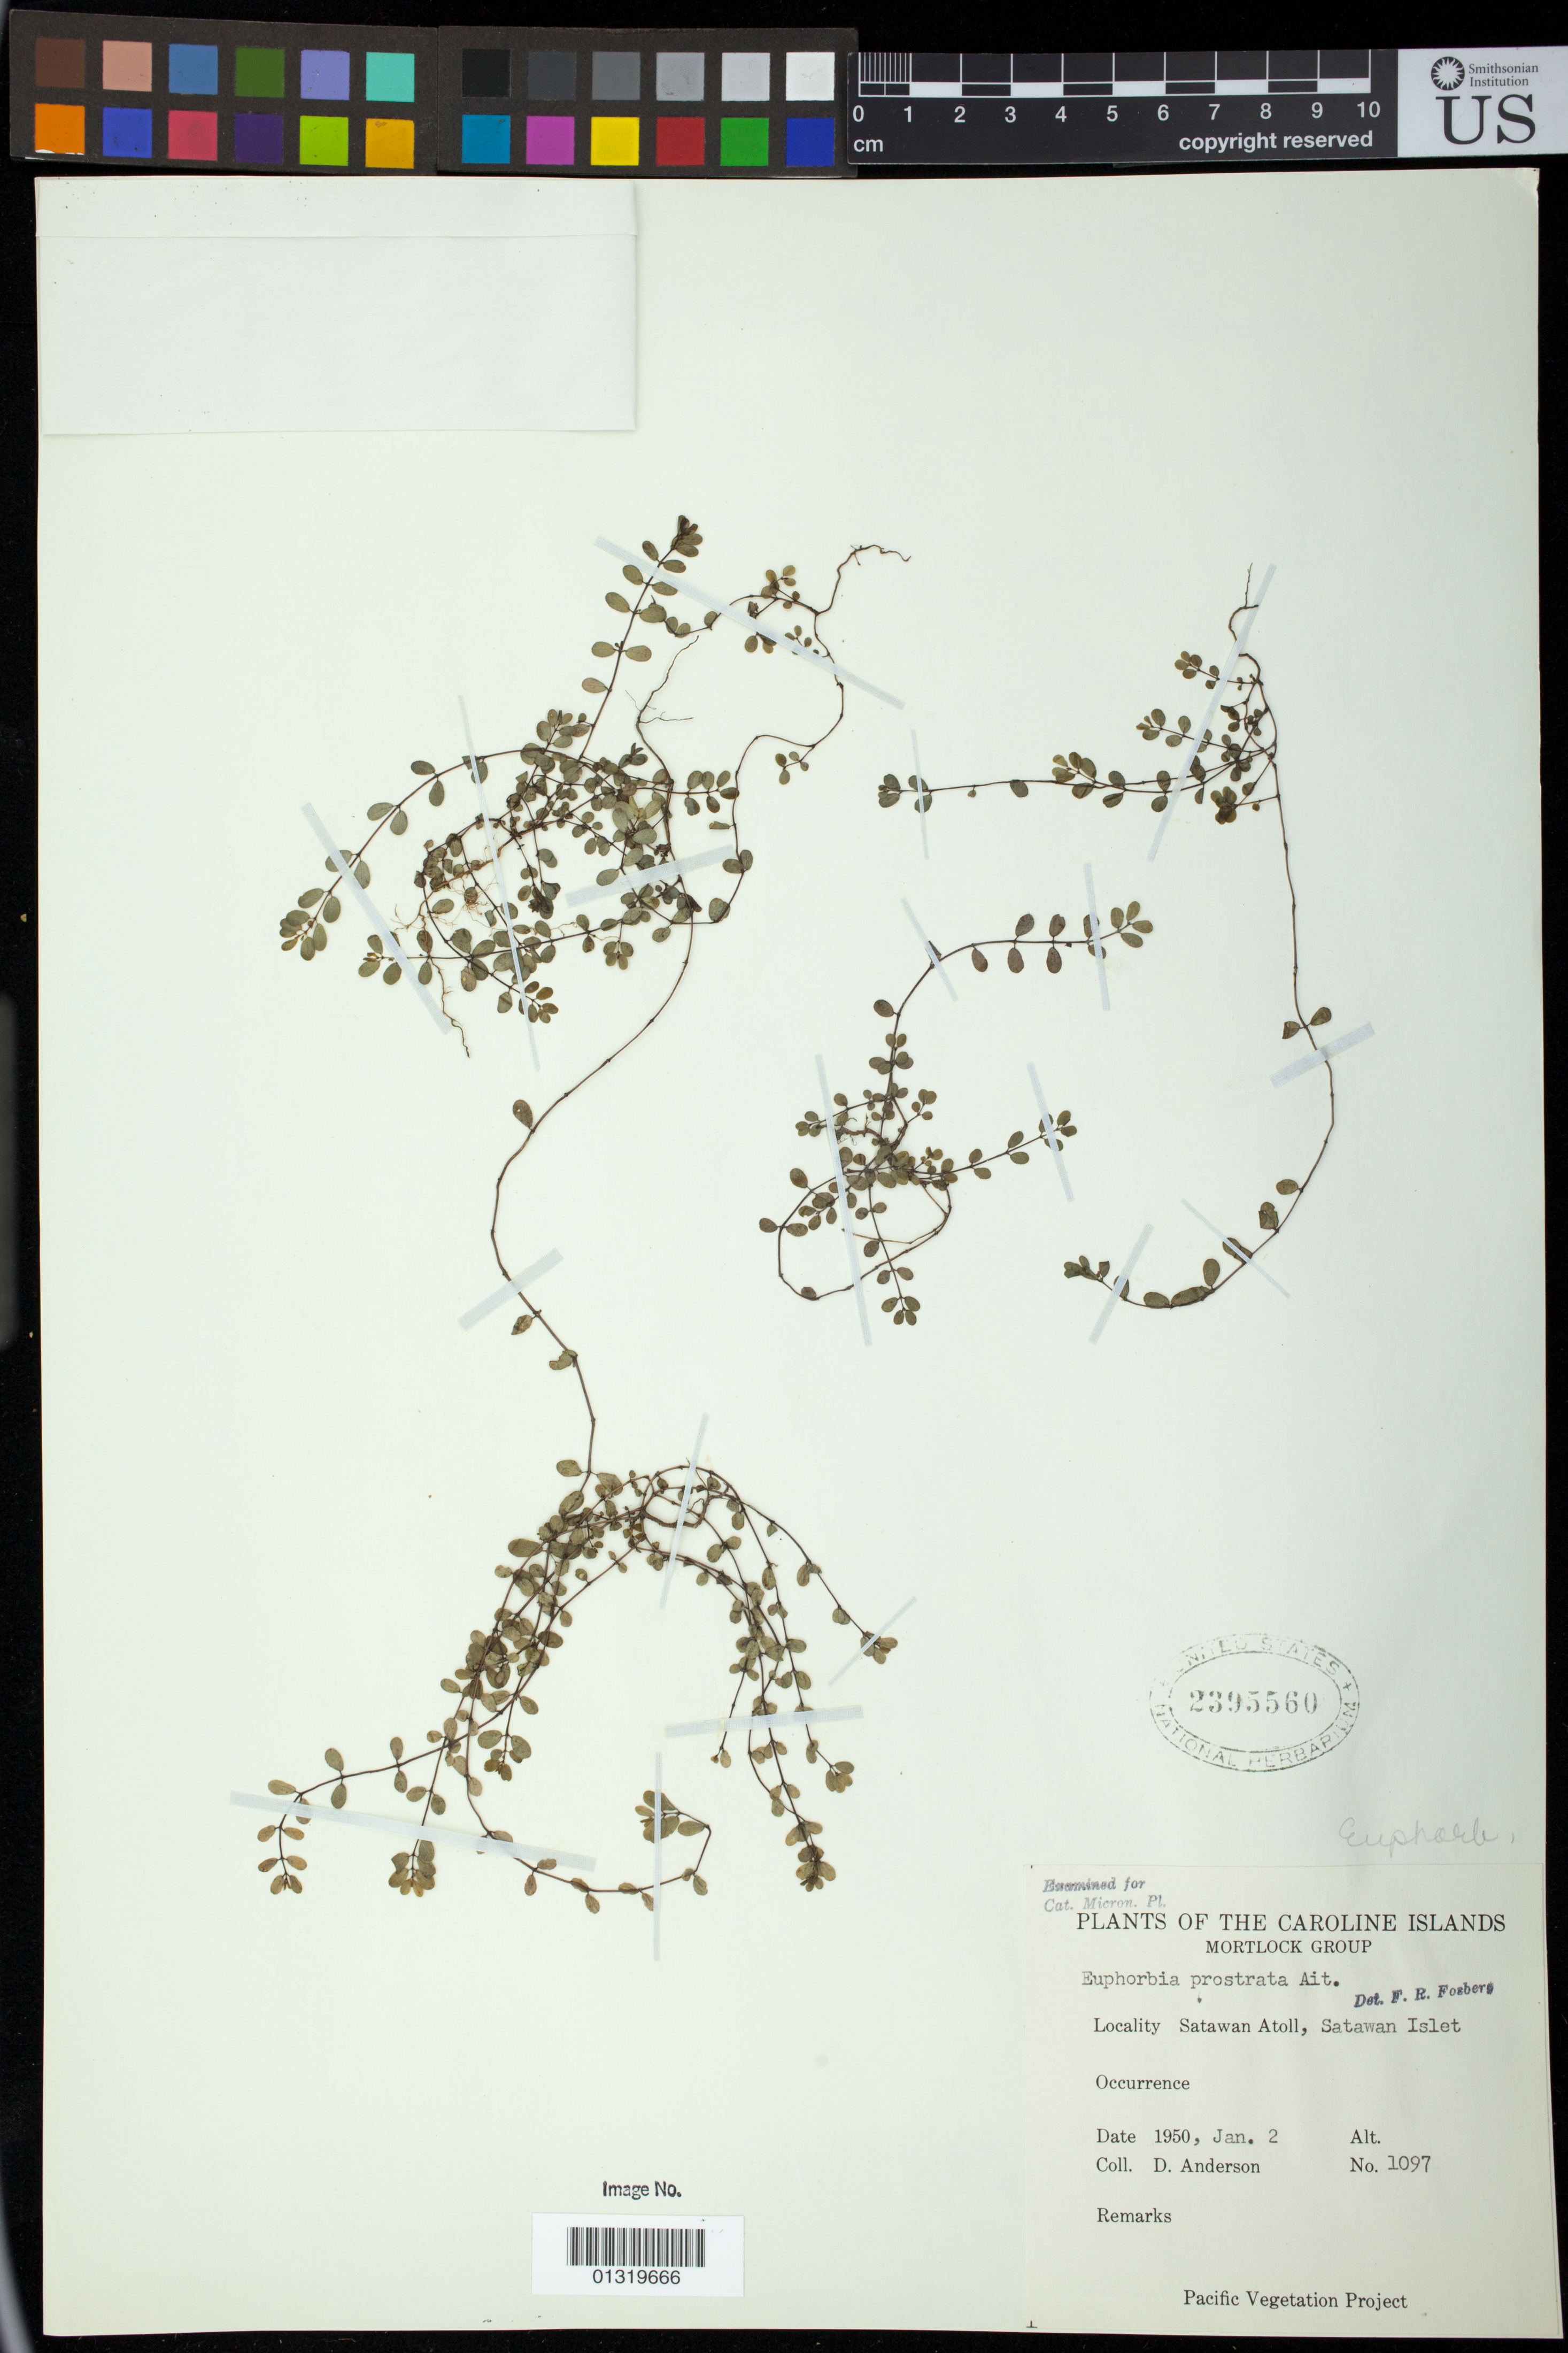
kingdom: Plantae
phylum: Tracheophyta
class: Magnoliopsida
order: Malpighiales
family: Euphorbiaceae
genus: Euphorbia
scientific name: Euphorbia prostrata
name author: Aiton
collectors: D. Anderson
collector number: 1097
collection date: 1950-01-02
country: Micronesia, Federated States of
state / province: Truk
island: Satawan Atoll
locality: Mortlock Group; Satawan Atoll, Satawan Islet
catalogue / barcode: US 2395560